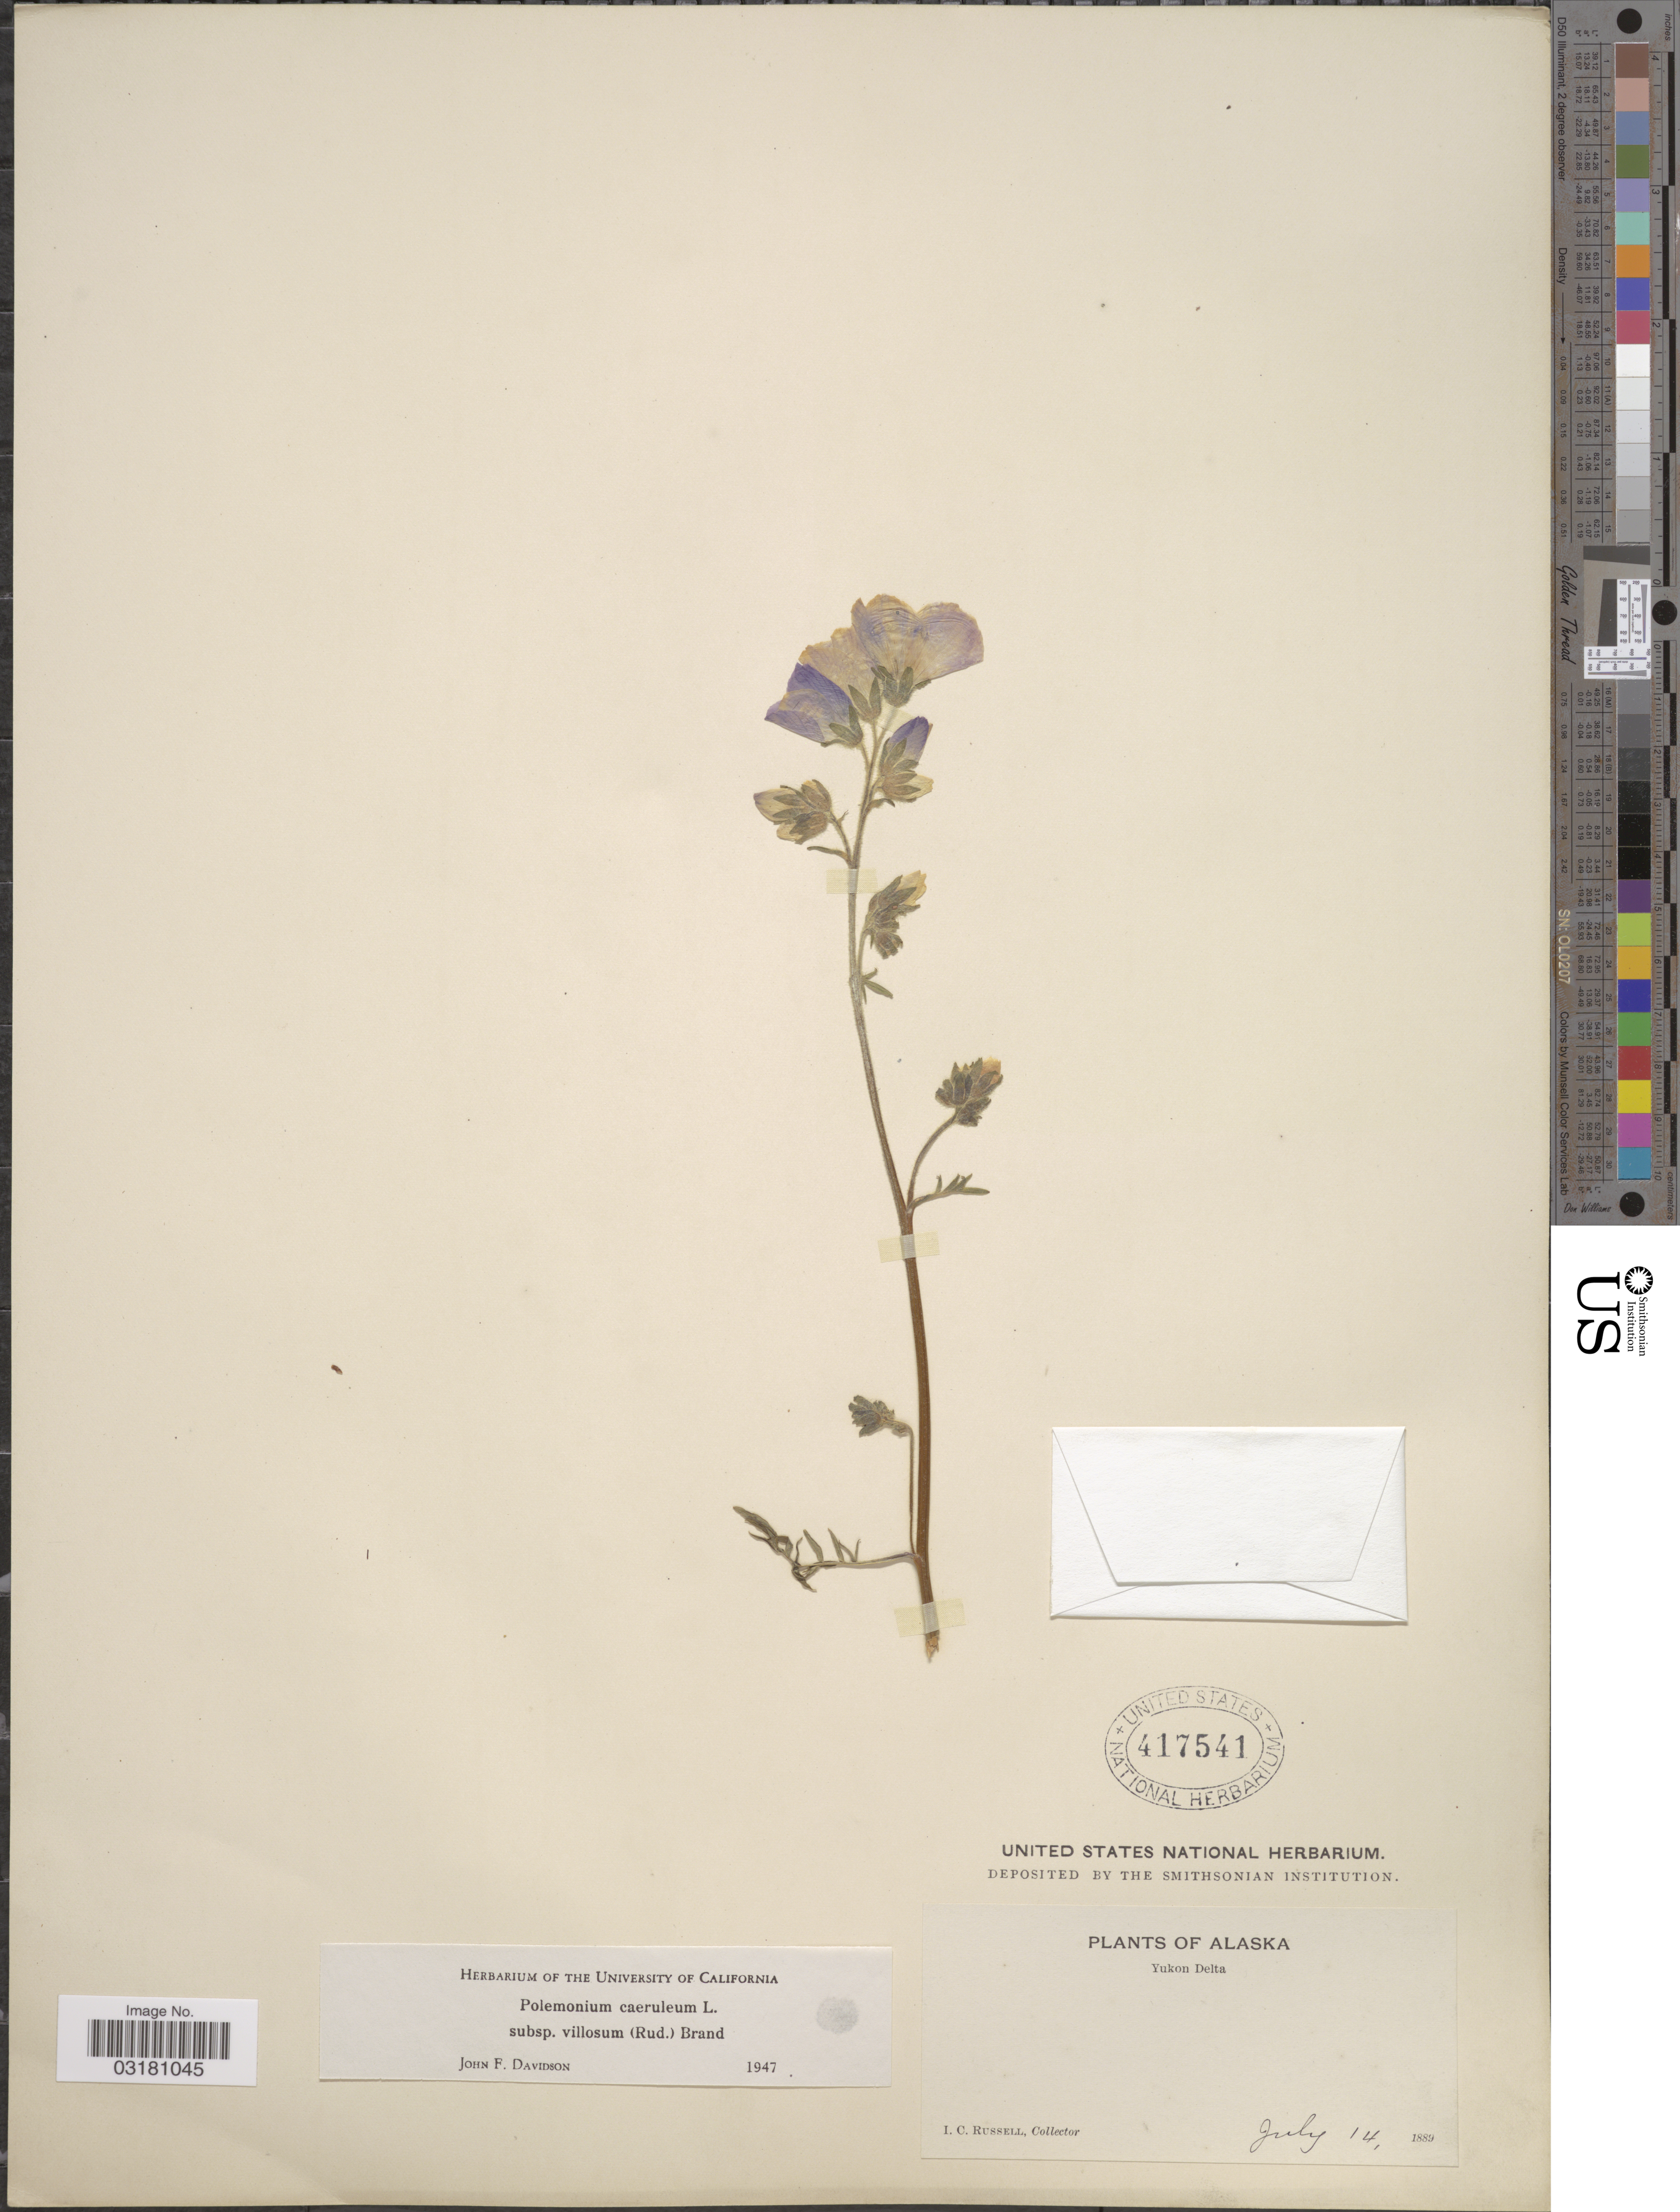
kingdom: Plantae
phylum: Tracheophyta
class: Magnoliopsida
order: Ericales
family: Polemoniaceae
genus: Polemonium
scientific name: Polemonium caeruleum var. villosum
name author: (Rudolph ex Georgi) Brand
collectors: I. C. Russell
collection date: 1889-07-14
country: United States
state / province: Alaska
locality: Yukon Delta.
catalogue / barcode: US 417541